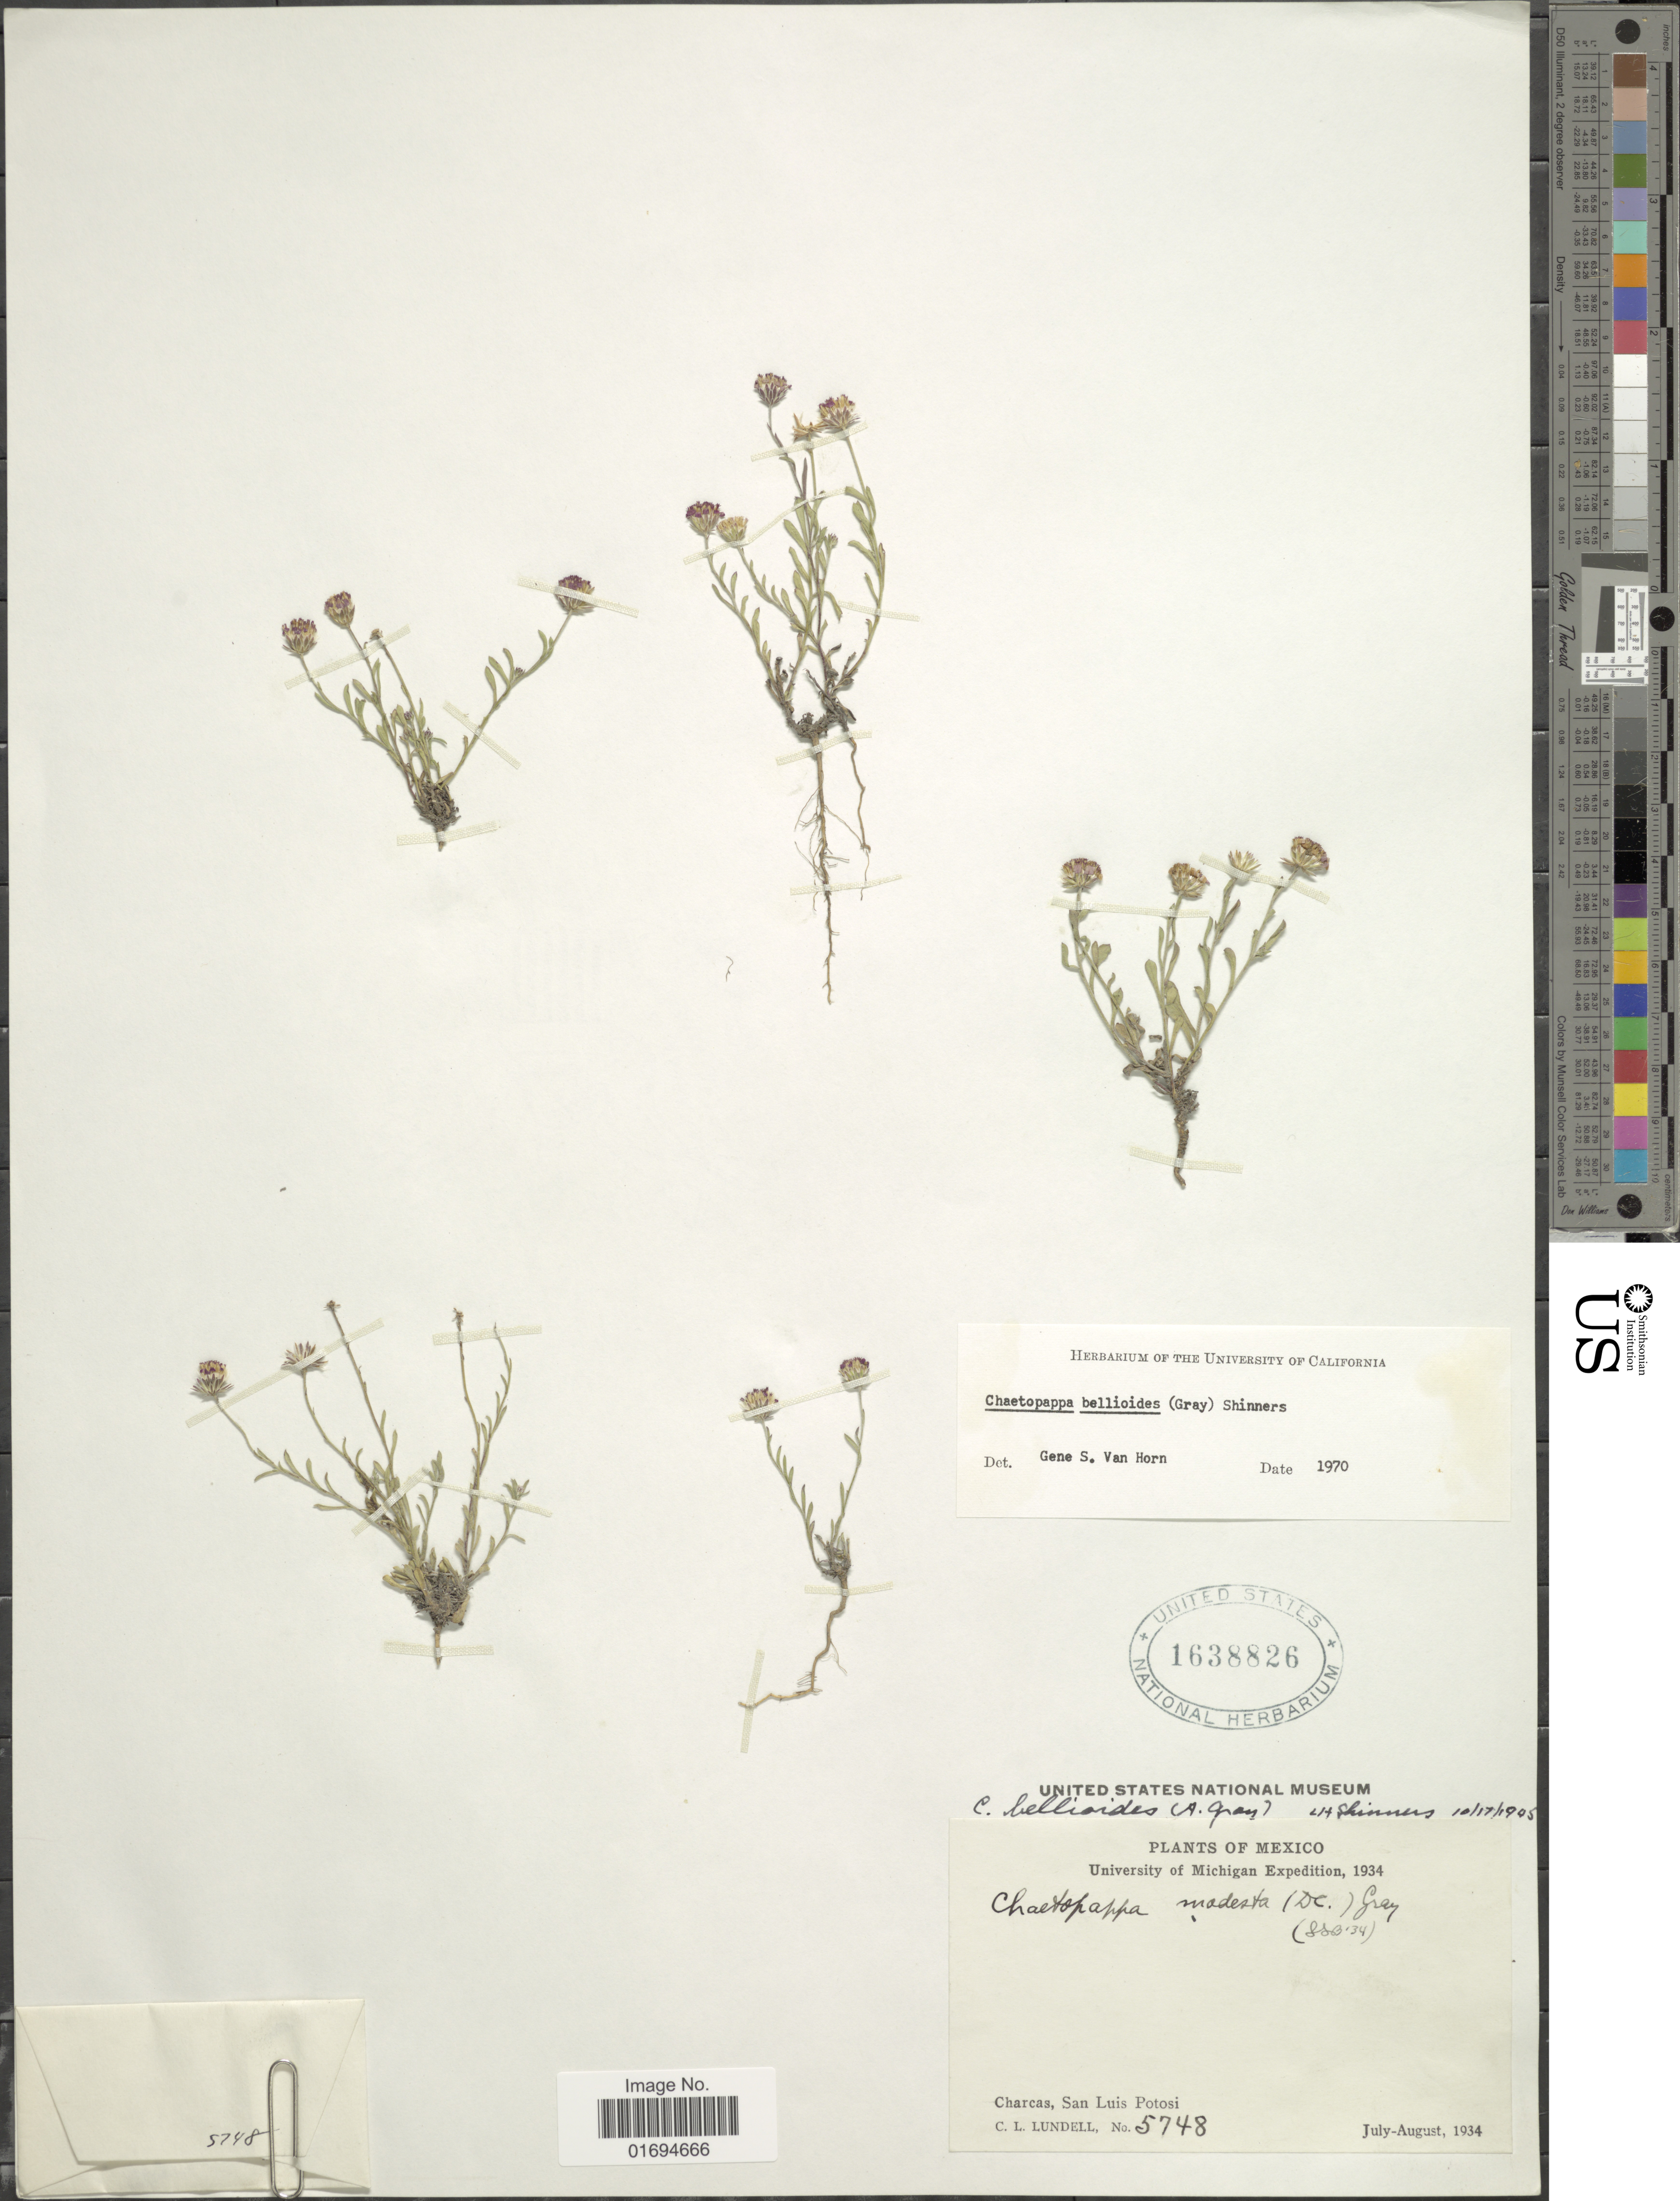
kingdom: Plantae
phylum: Tracheophyta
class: Magnoliopsida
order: Asterales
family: Asteraceae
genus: Chaetopappa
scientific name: Chaetopappa bellioides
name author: (A. Gray) Shinners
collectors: C. L. Lundell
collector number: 5748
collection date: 1934-07/1934-08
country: Mexico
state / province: San Luis Potosí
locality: Charcas, San Luis Potosi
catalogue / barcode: US 1638826